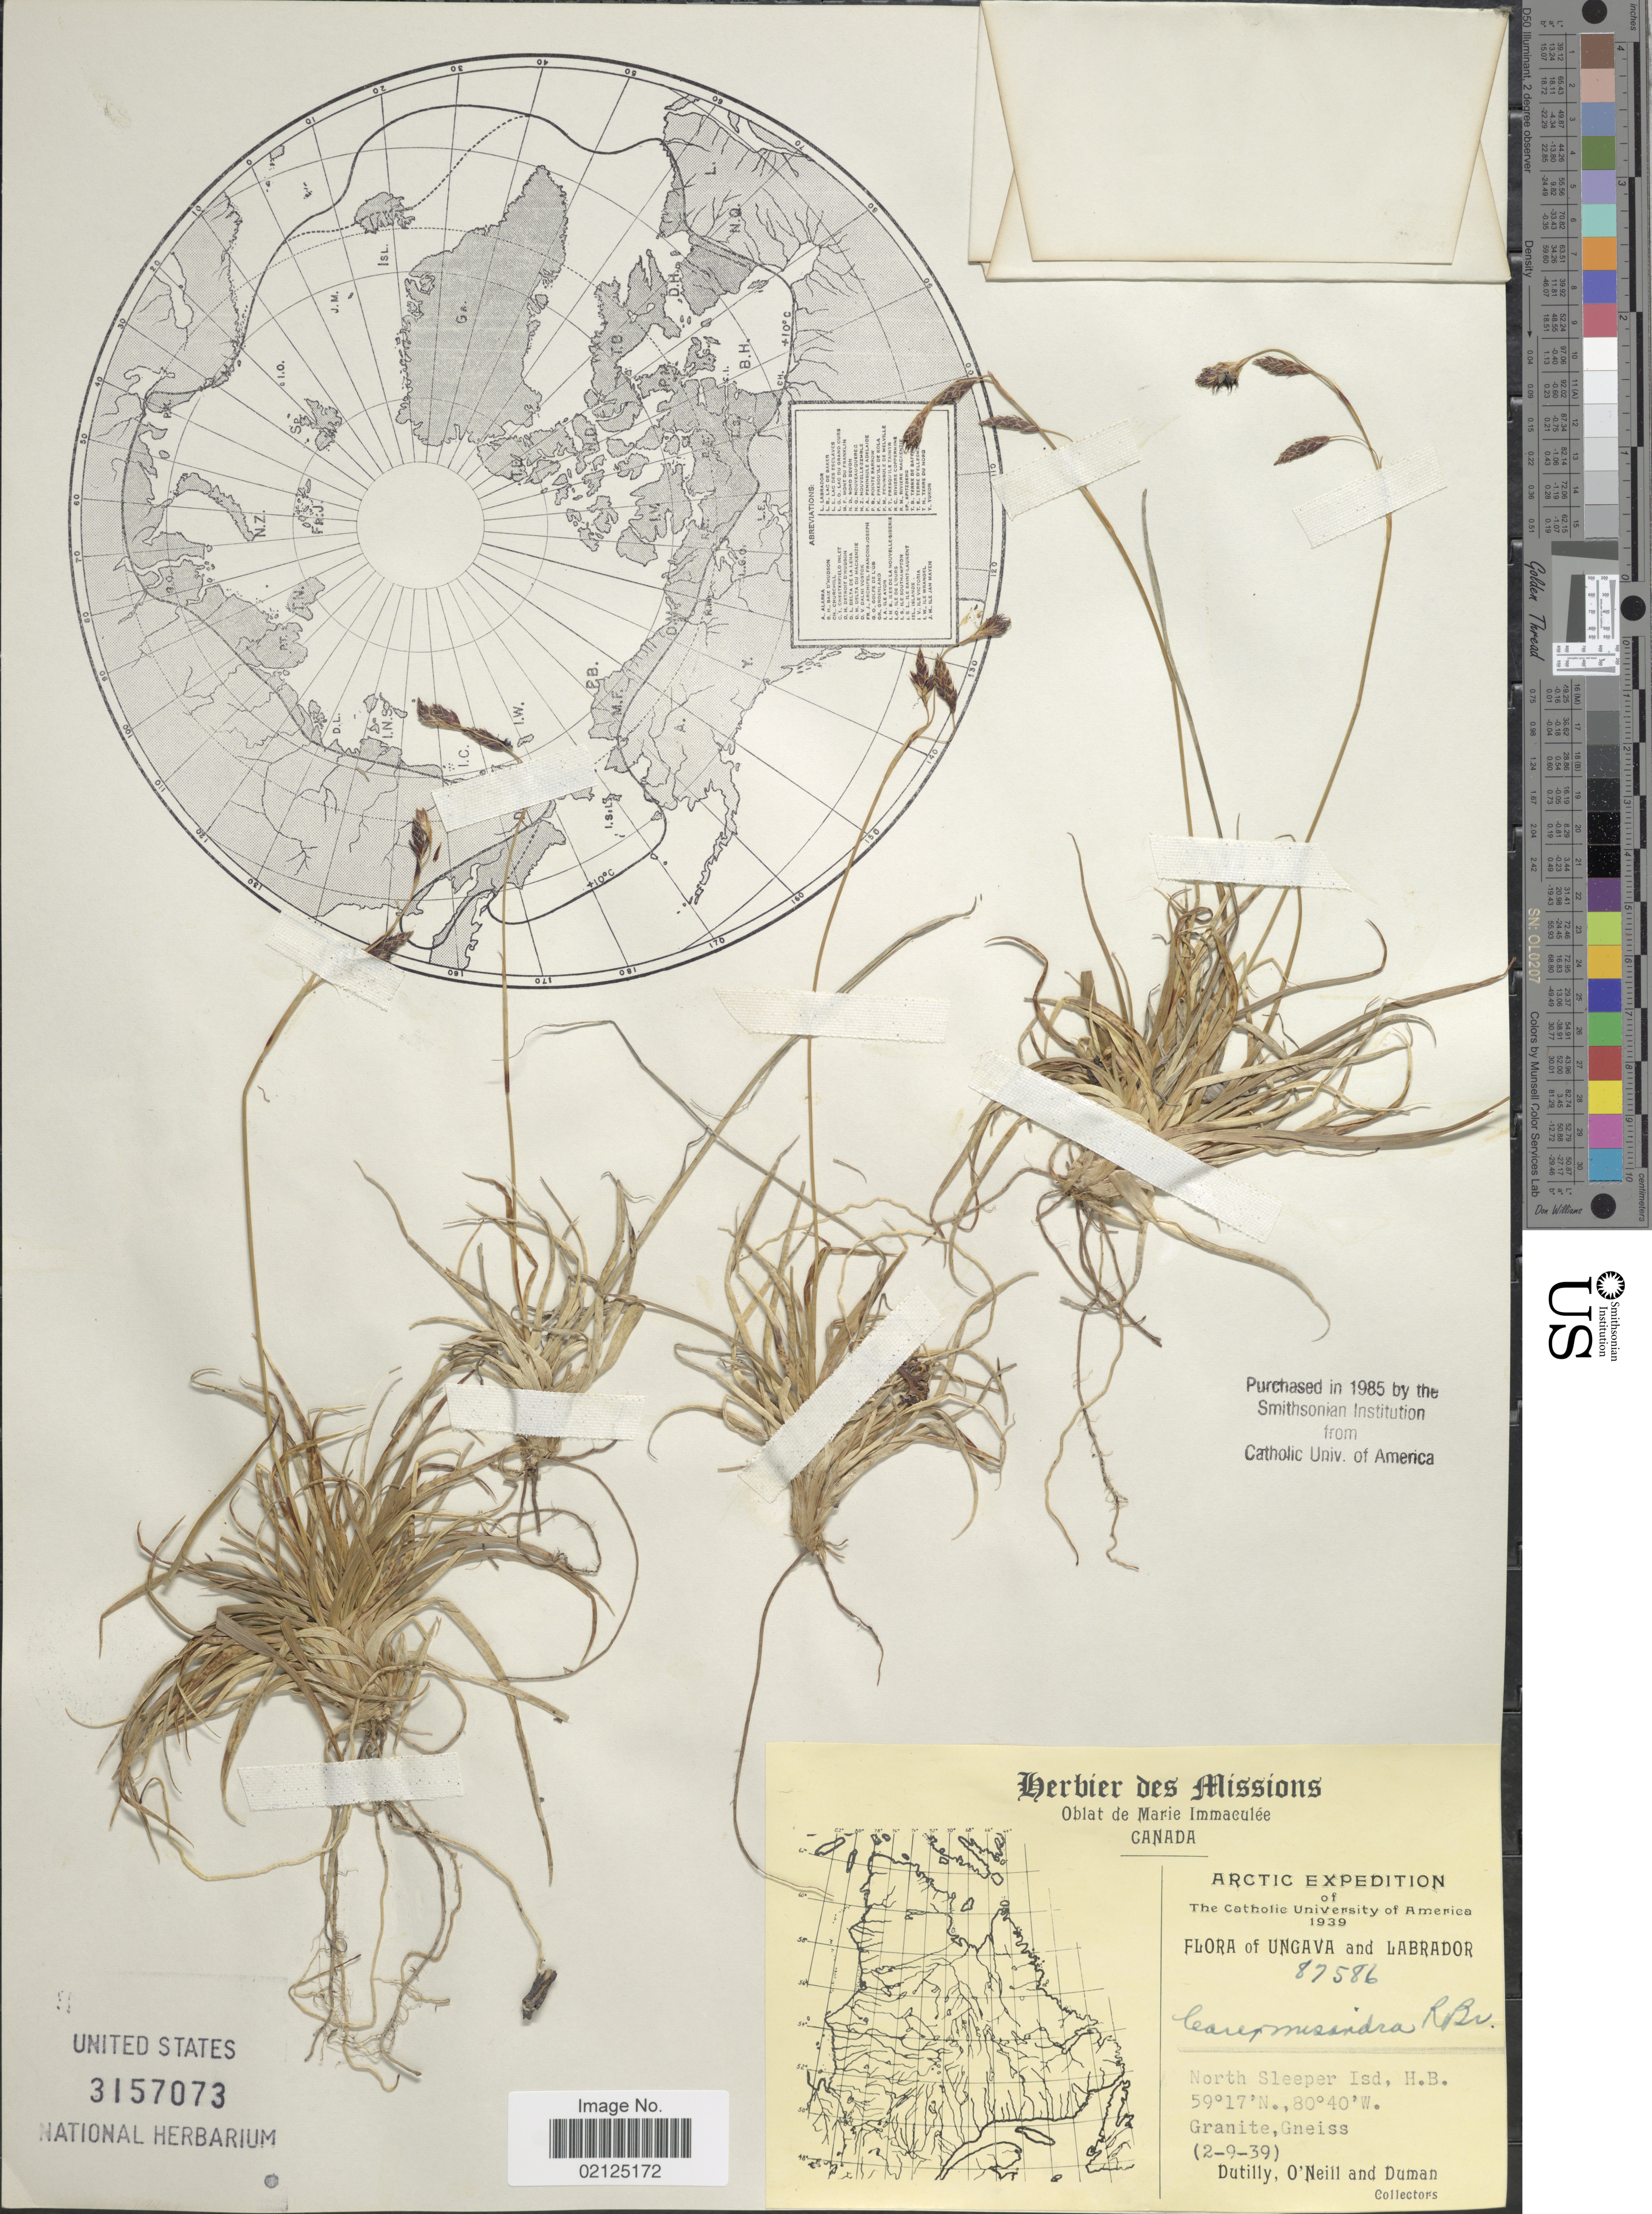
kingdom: Plantae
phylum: Tracheophyta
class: Liliopsida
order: Poales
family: Cyperaceae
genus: Carex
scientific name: Carex fuliginosa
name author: Schkuhr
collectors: -. Dutilly, O' Neill & -. Duman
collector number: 87586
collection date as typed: Transcribed d/m/y: 2/9/39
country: Canada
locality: Arctic, Ungava and Labrador, North Sleeper Isd, H.B.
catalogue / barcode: US 3157073